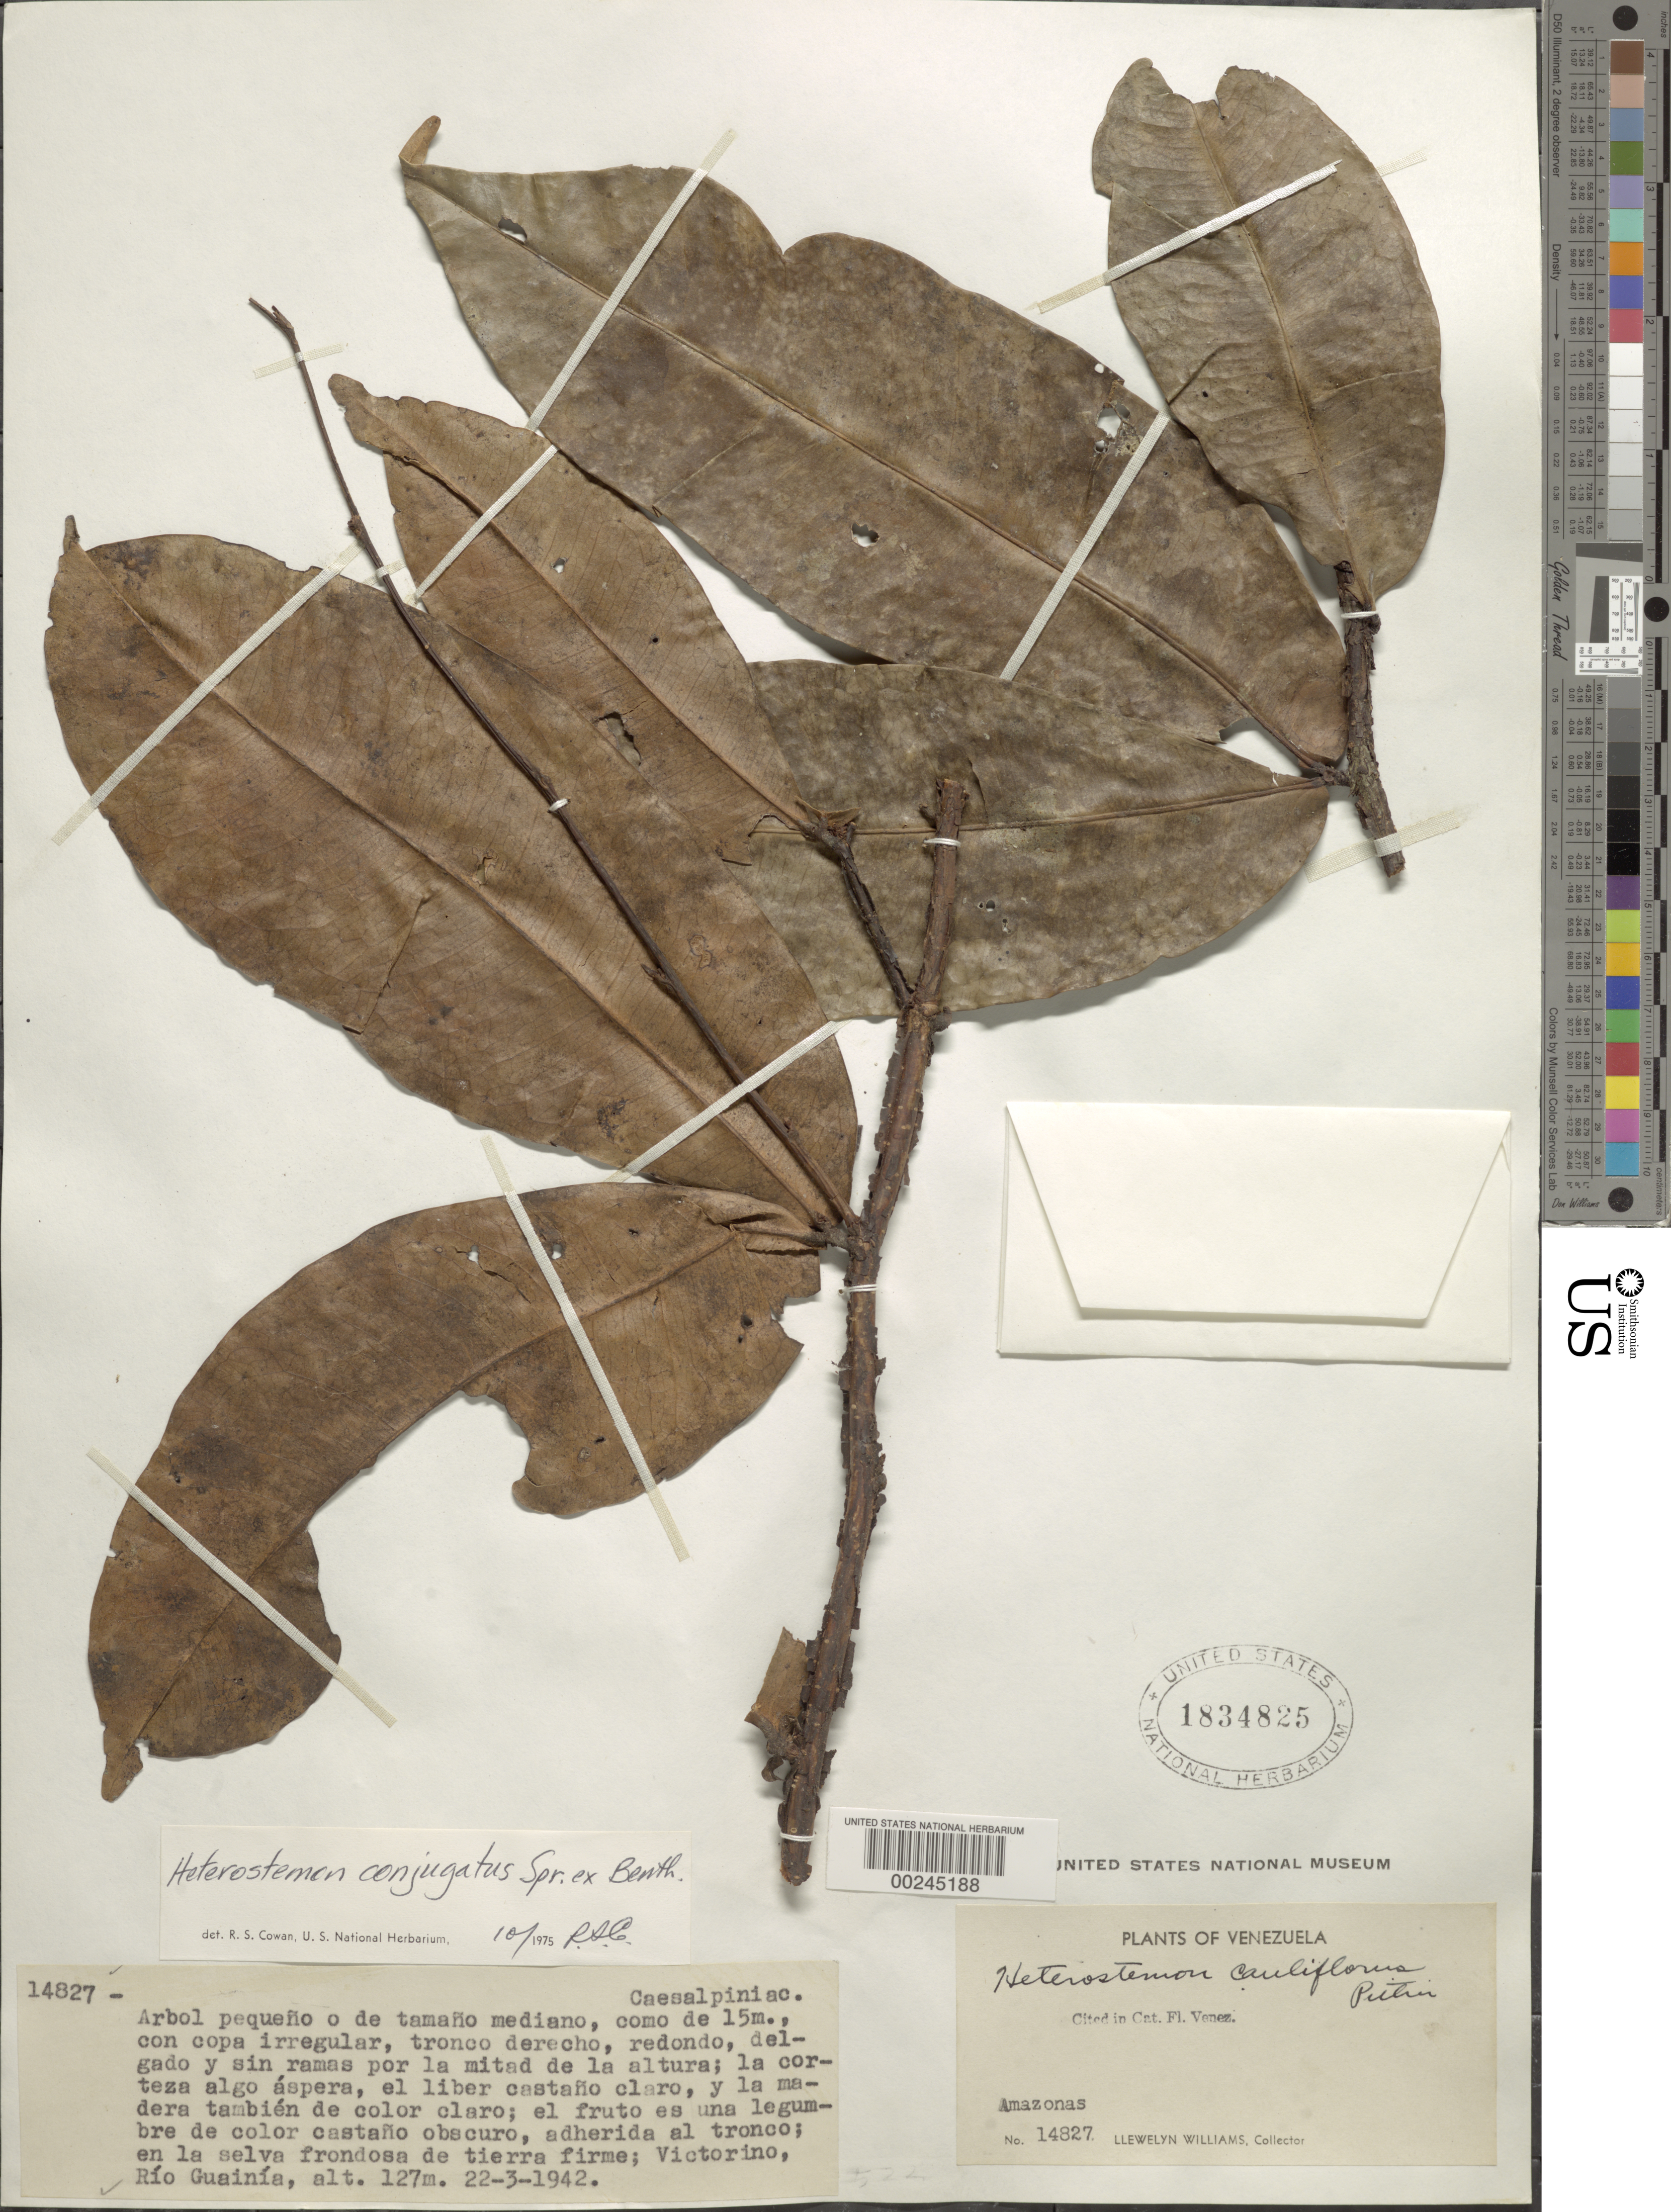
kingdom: Plantae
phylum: Tracheophyta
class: Magnoliopsida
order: Fabales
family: Fabaceae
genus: Heterostemon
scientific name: Heterostemon conjugatus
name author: Spruce ex Benth.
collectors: Ll. Williams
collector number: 14827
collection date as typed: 22 Mar 1942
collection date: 1942-03-22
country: Venezuela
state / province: Amazonas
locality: Victorino, rio guainia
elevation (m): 127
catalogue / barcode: US 1834825